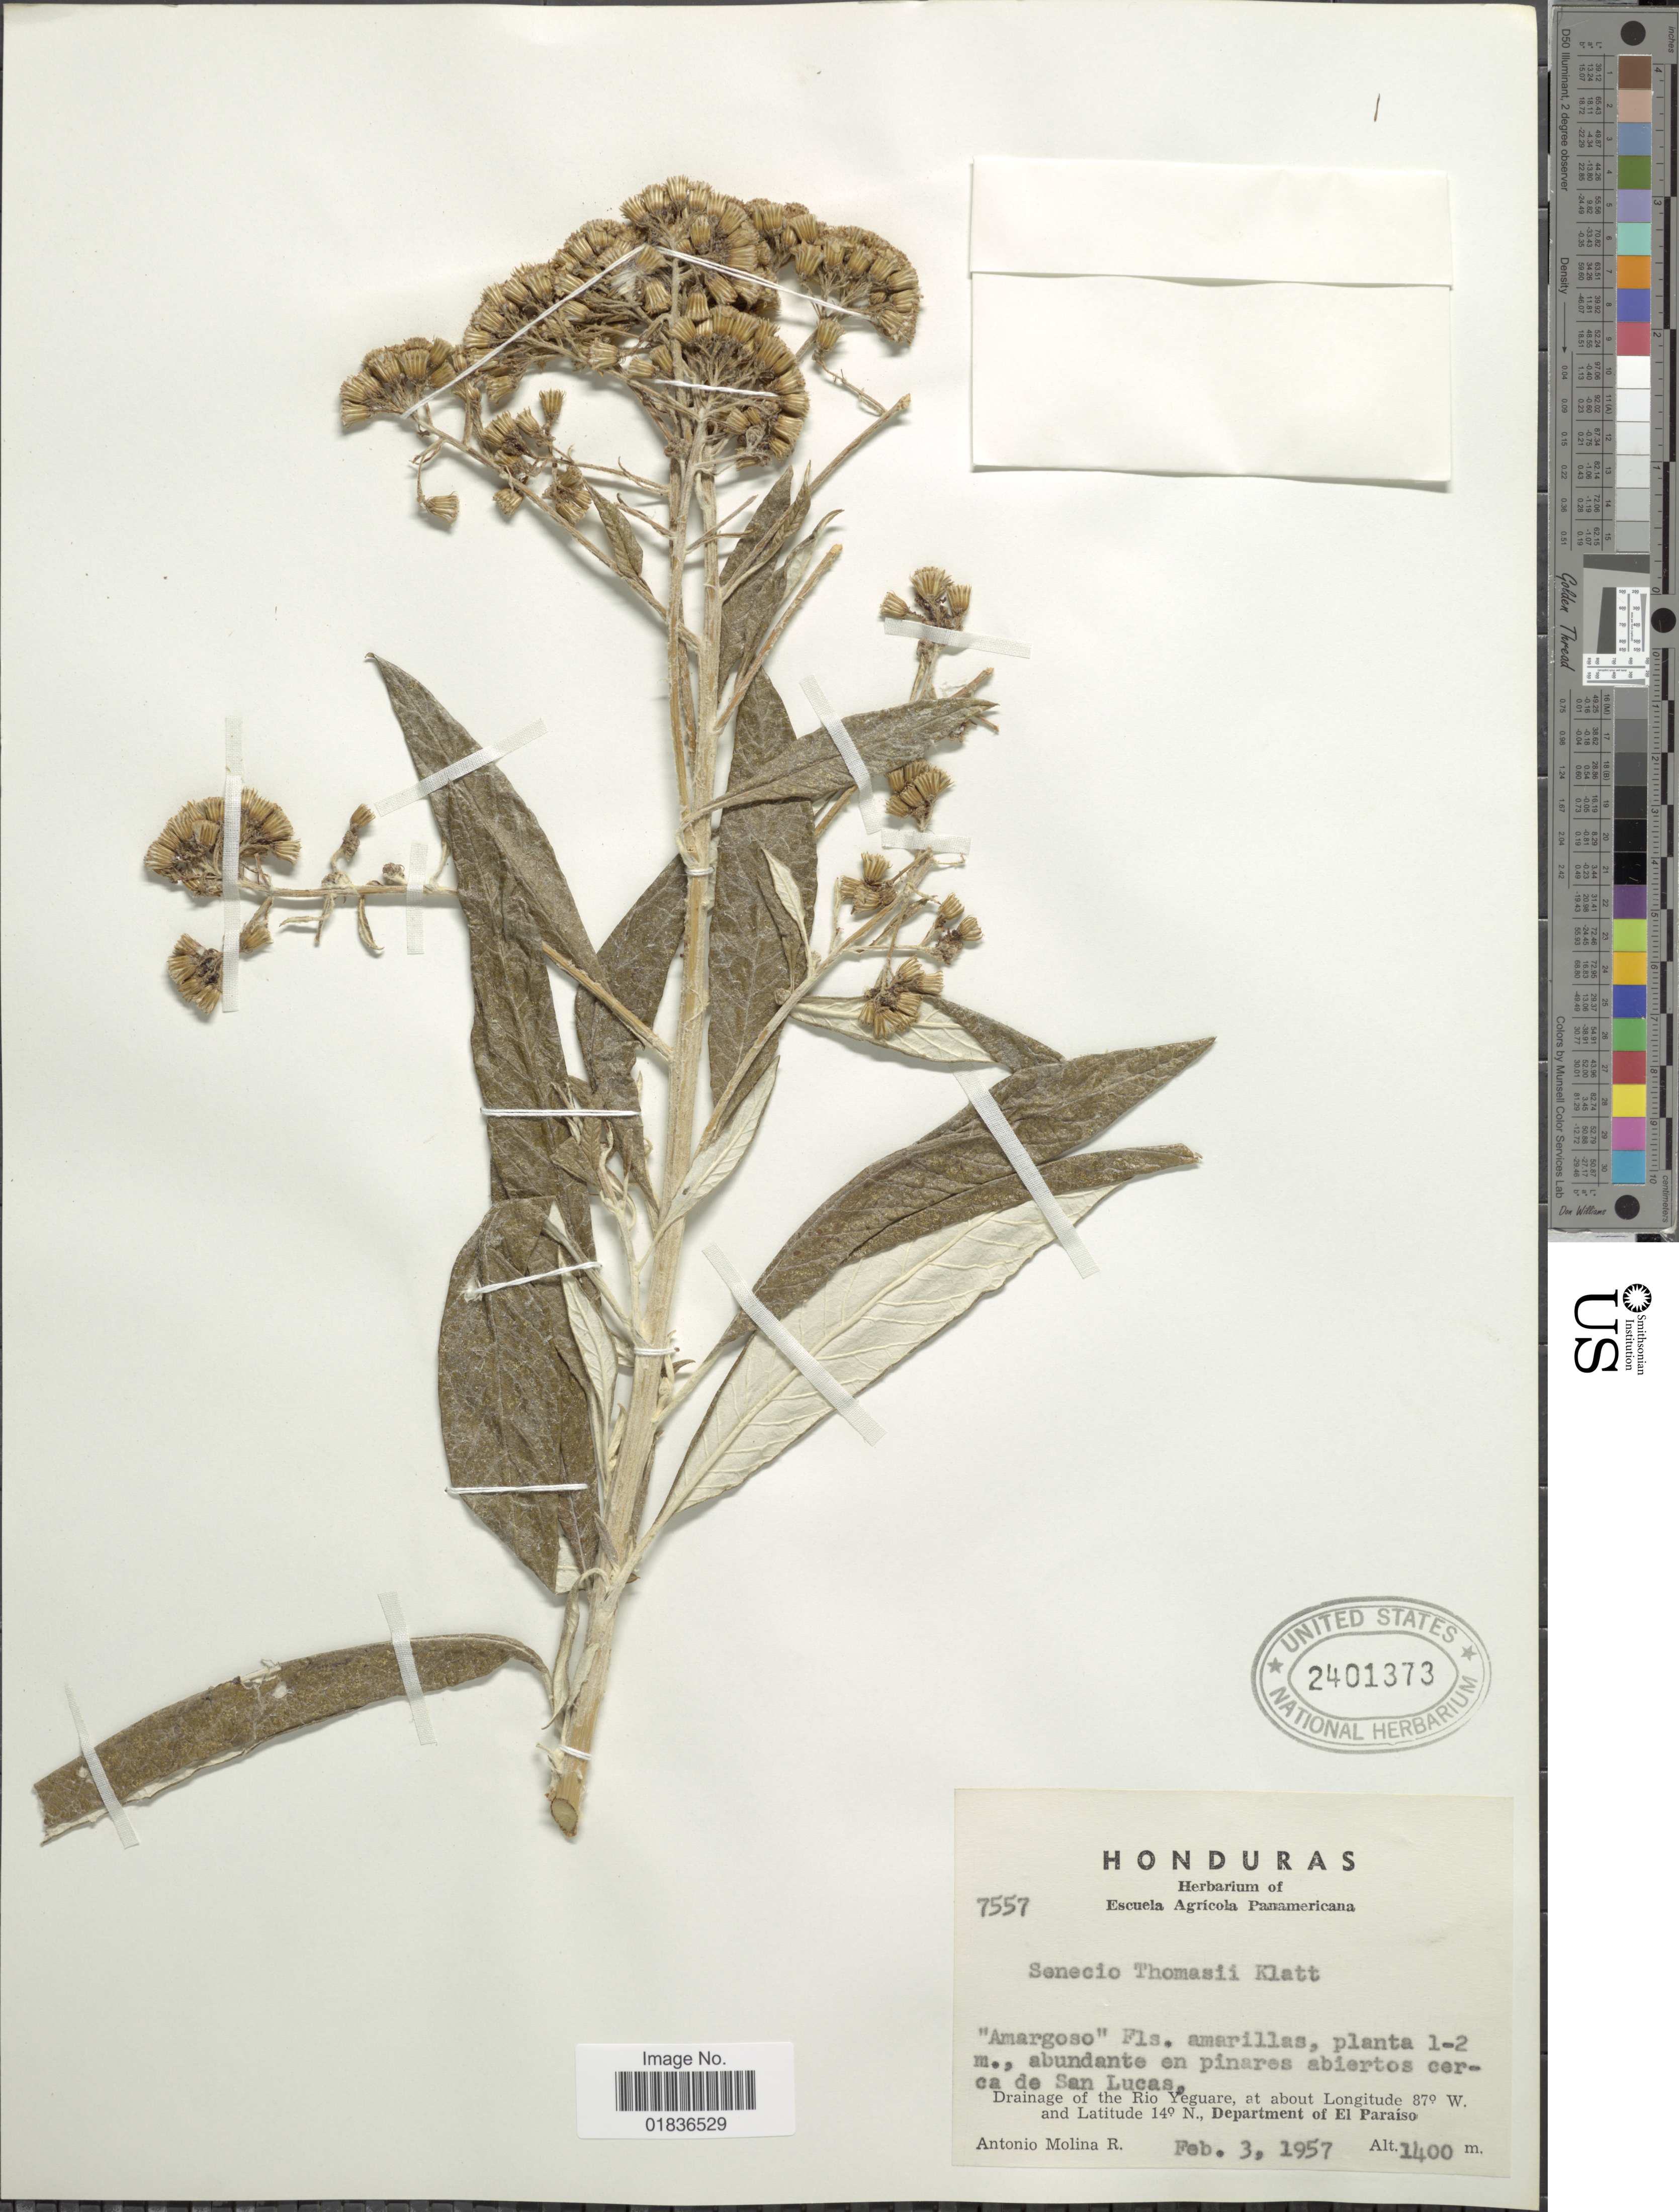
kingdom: Plantae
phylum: Tracheophyta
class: Magnoliopsida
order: Asterales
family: Asteraceae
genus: Senecio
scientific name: Senecio deppeanus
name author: Hemsl.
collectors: A. Molina R.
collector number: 7557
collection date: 1957-02-03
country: Honduras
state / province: El Paraíso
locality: Abundante en pinares abiertos cerca de San Lucas, drainage of the Rio Yeguare.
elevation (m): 1400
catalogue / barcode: US 2401373